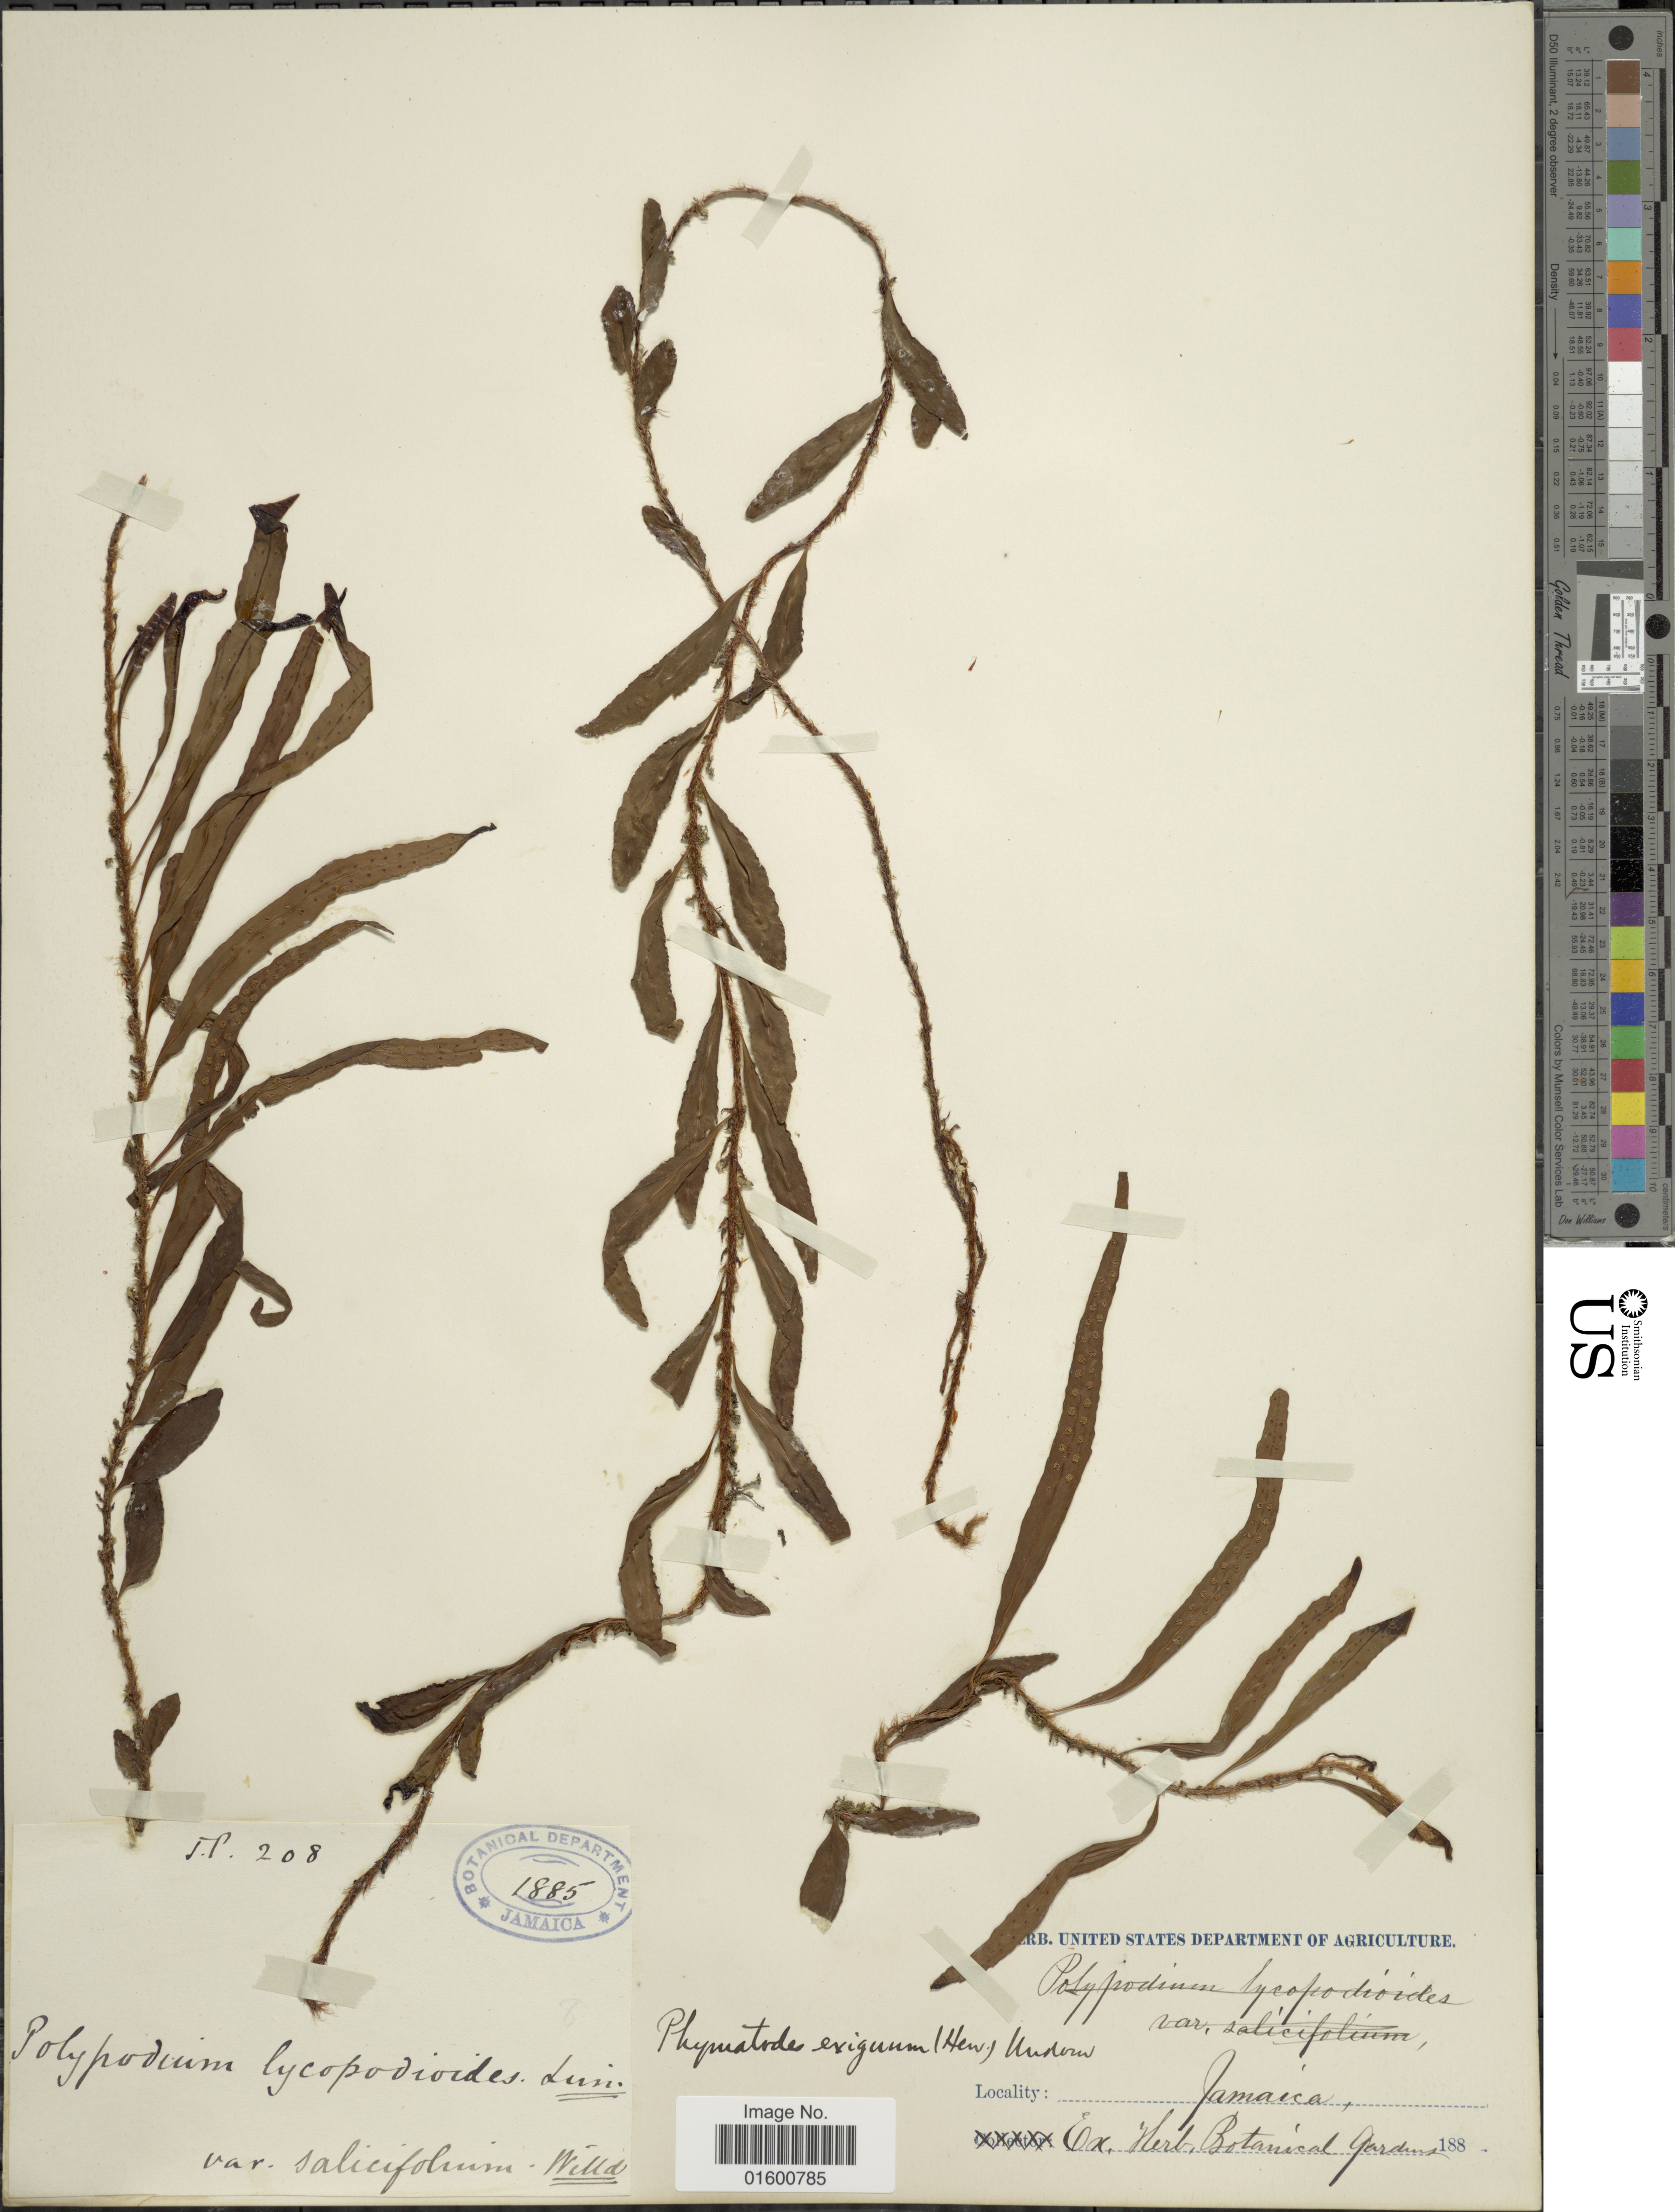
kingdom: Plantae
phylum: Tracheophyta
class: Polypodiopsida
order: Polypodiales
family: Polypodiaceae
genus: Microgramma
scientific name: Microgramma heterophylla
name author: (L.) Wherry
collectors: J.P.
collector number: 208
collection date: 1885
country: Jamaica